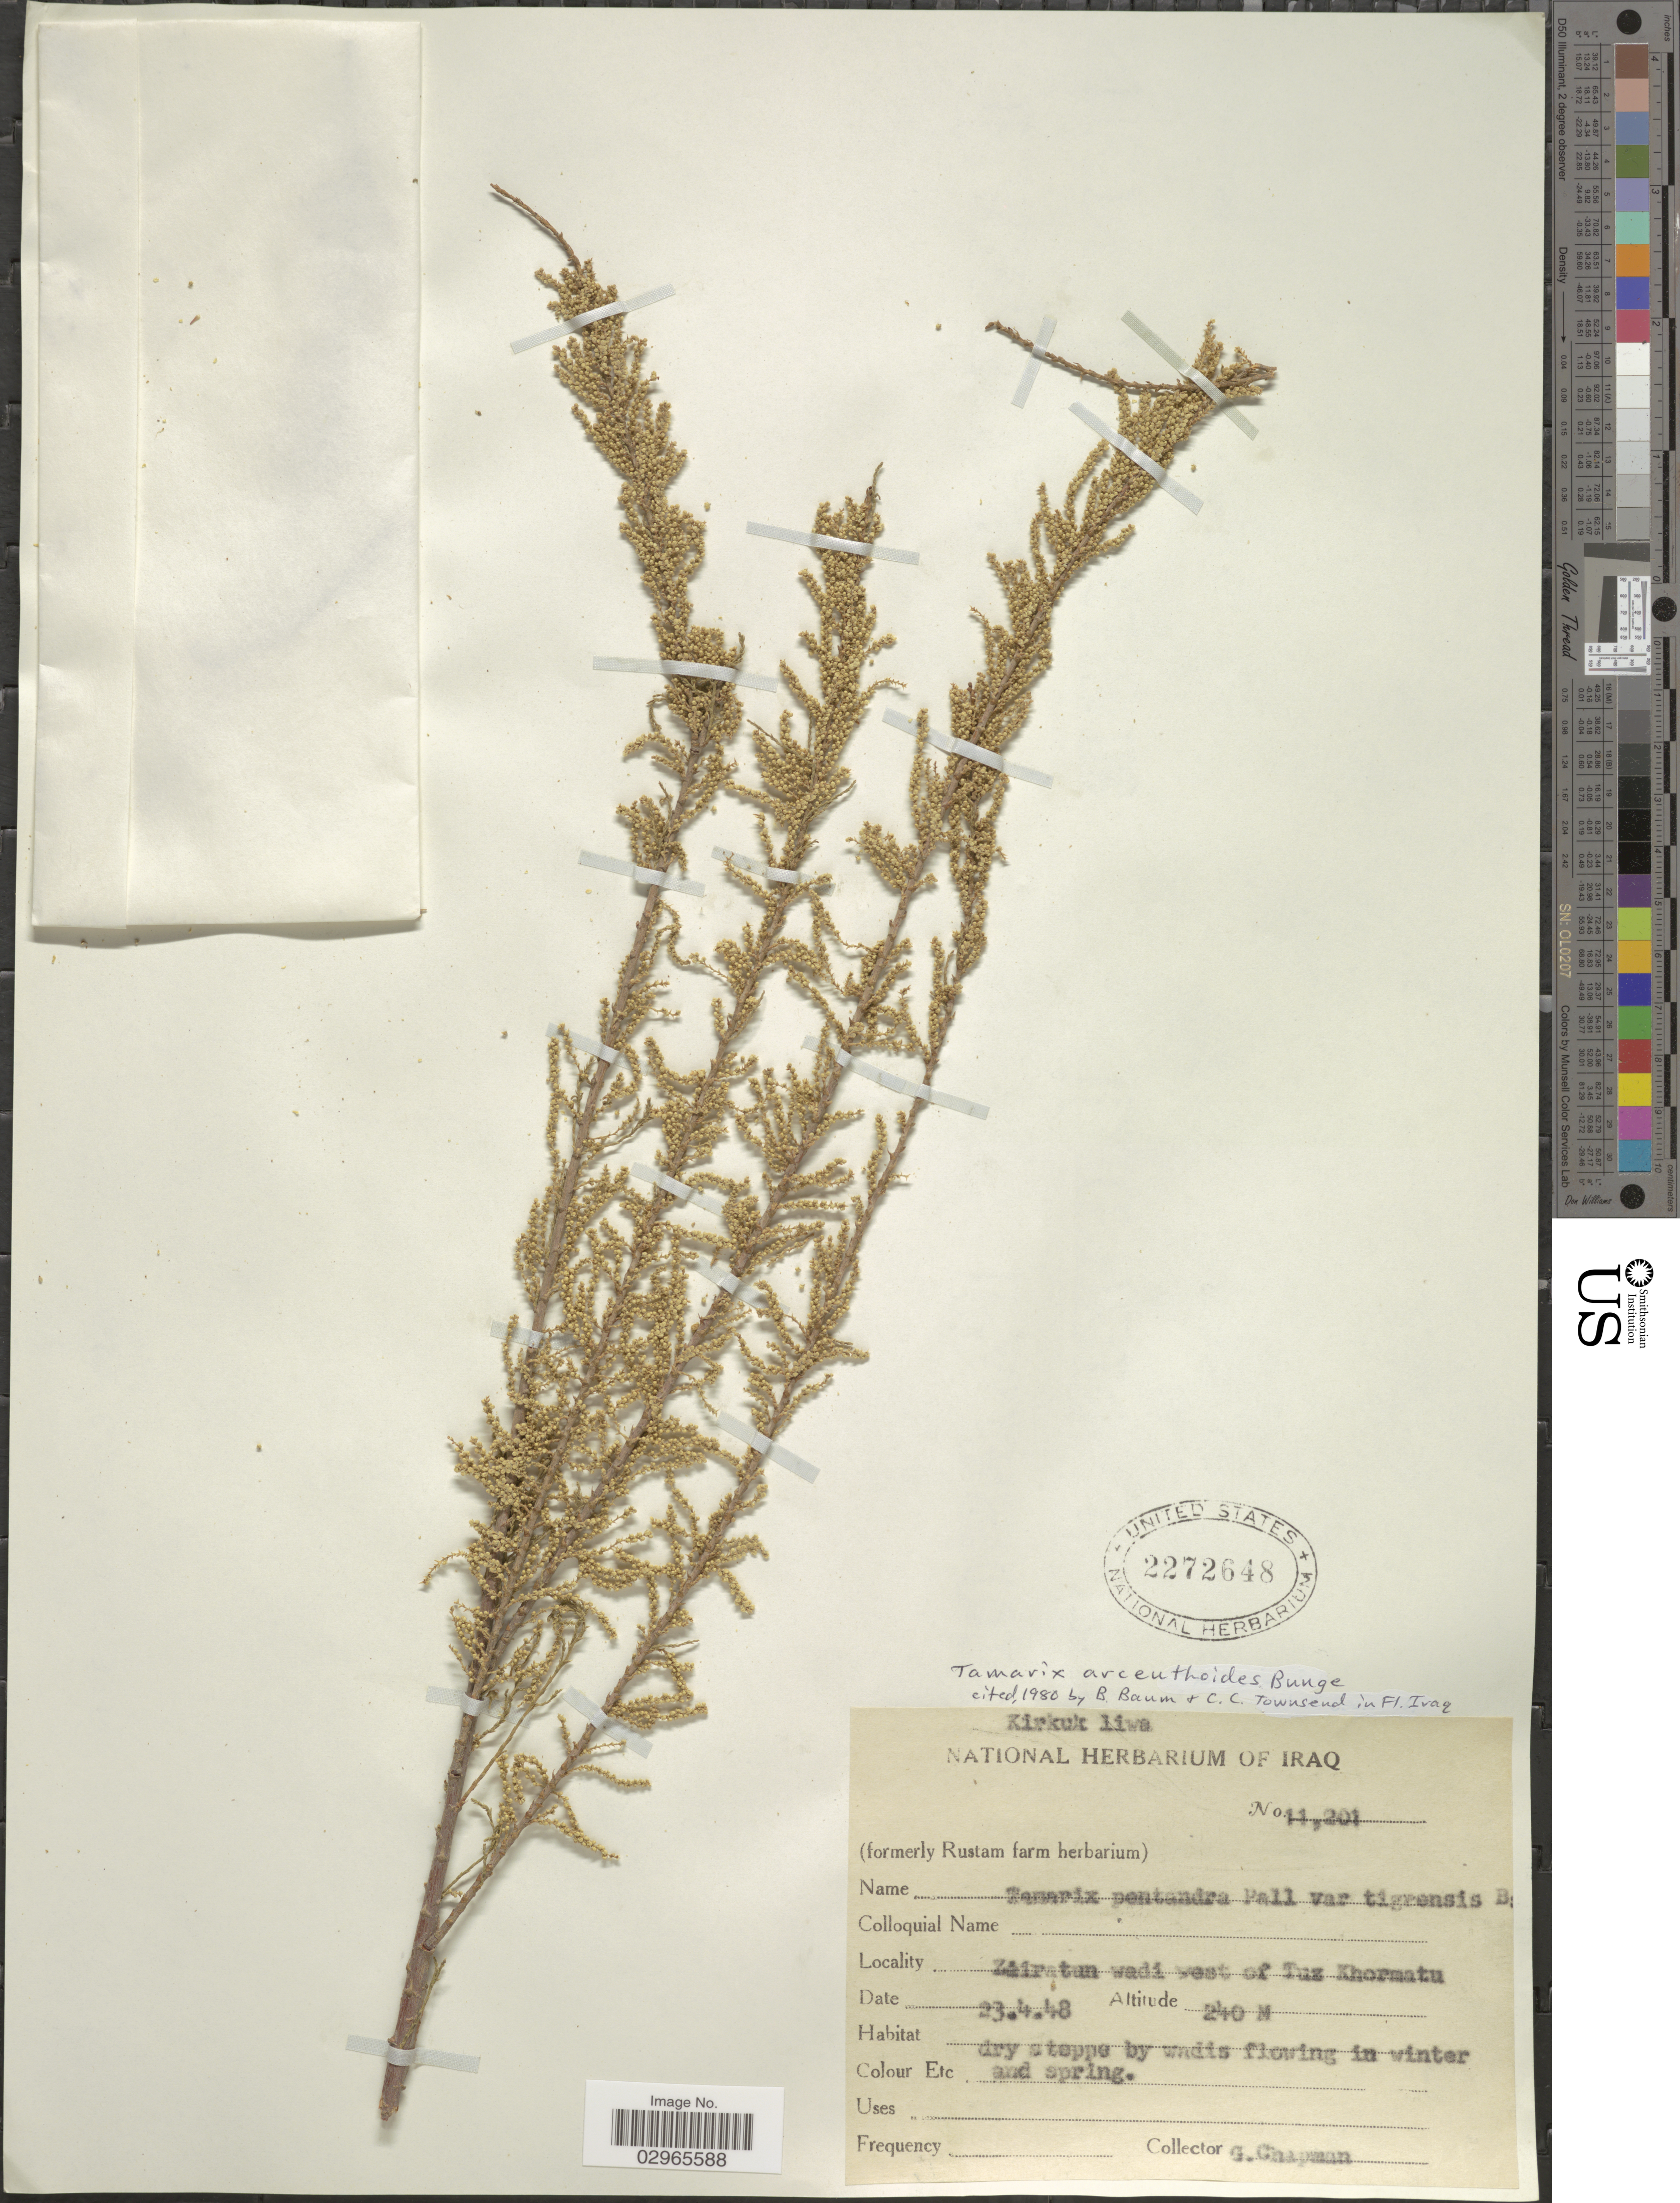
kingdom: Plantae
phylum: Tracheophyta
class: Magnoliopsida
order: Caryophyllales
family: Tamaricaceae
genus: Tamarix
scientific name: Tamarix arceuthoides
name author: Bunge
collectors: G. S. Chapman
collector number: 11201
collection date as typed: Transcribed d/m/y: 23/4/48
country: Iraq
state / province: Kirkūk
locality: Kirkuk liwa. Zäiratun [interpreted] wadi west of Tuz Khormatu.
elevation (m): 240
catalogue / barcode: US 2272648